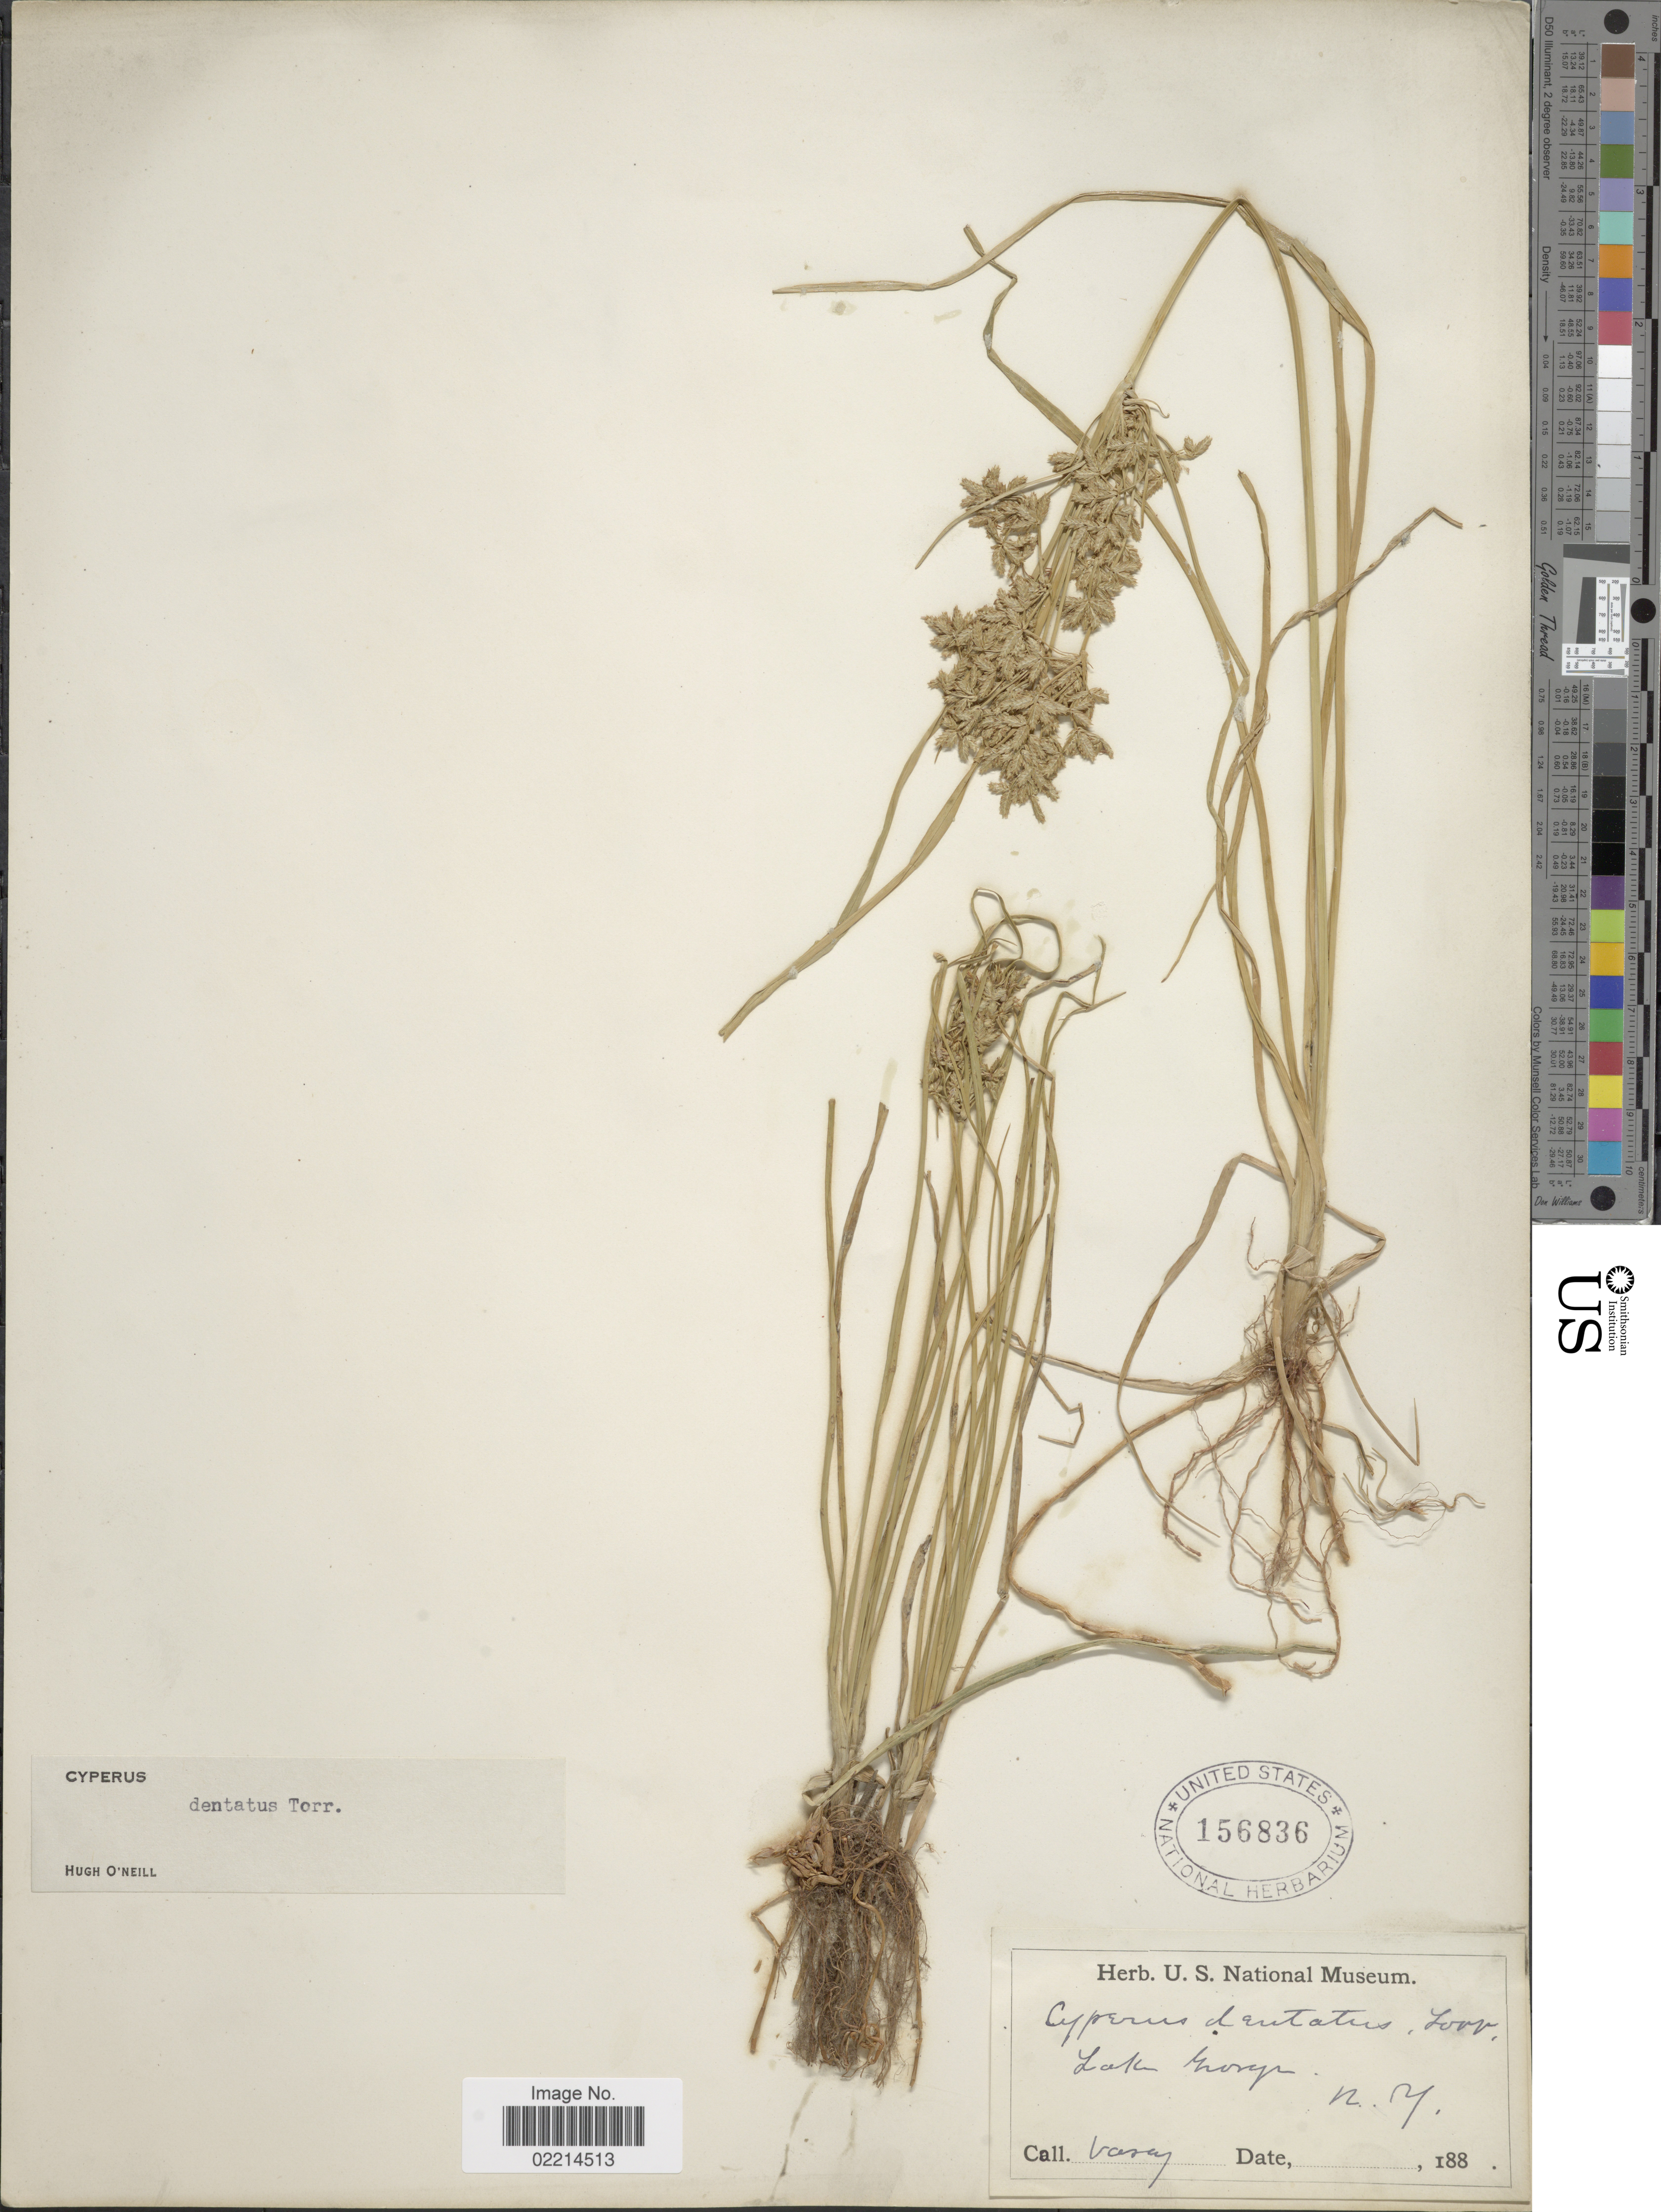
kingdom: Plantae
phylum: Tracheophyta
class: Liliopsida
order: Poales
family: Cyperaceae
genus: Cyperus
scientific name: Cyperus dentatus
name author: Torr.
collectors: Vasey, --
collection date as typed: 188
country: United States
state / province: New York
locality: Lake George.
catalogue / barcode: US 156836